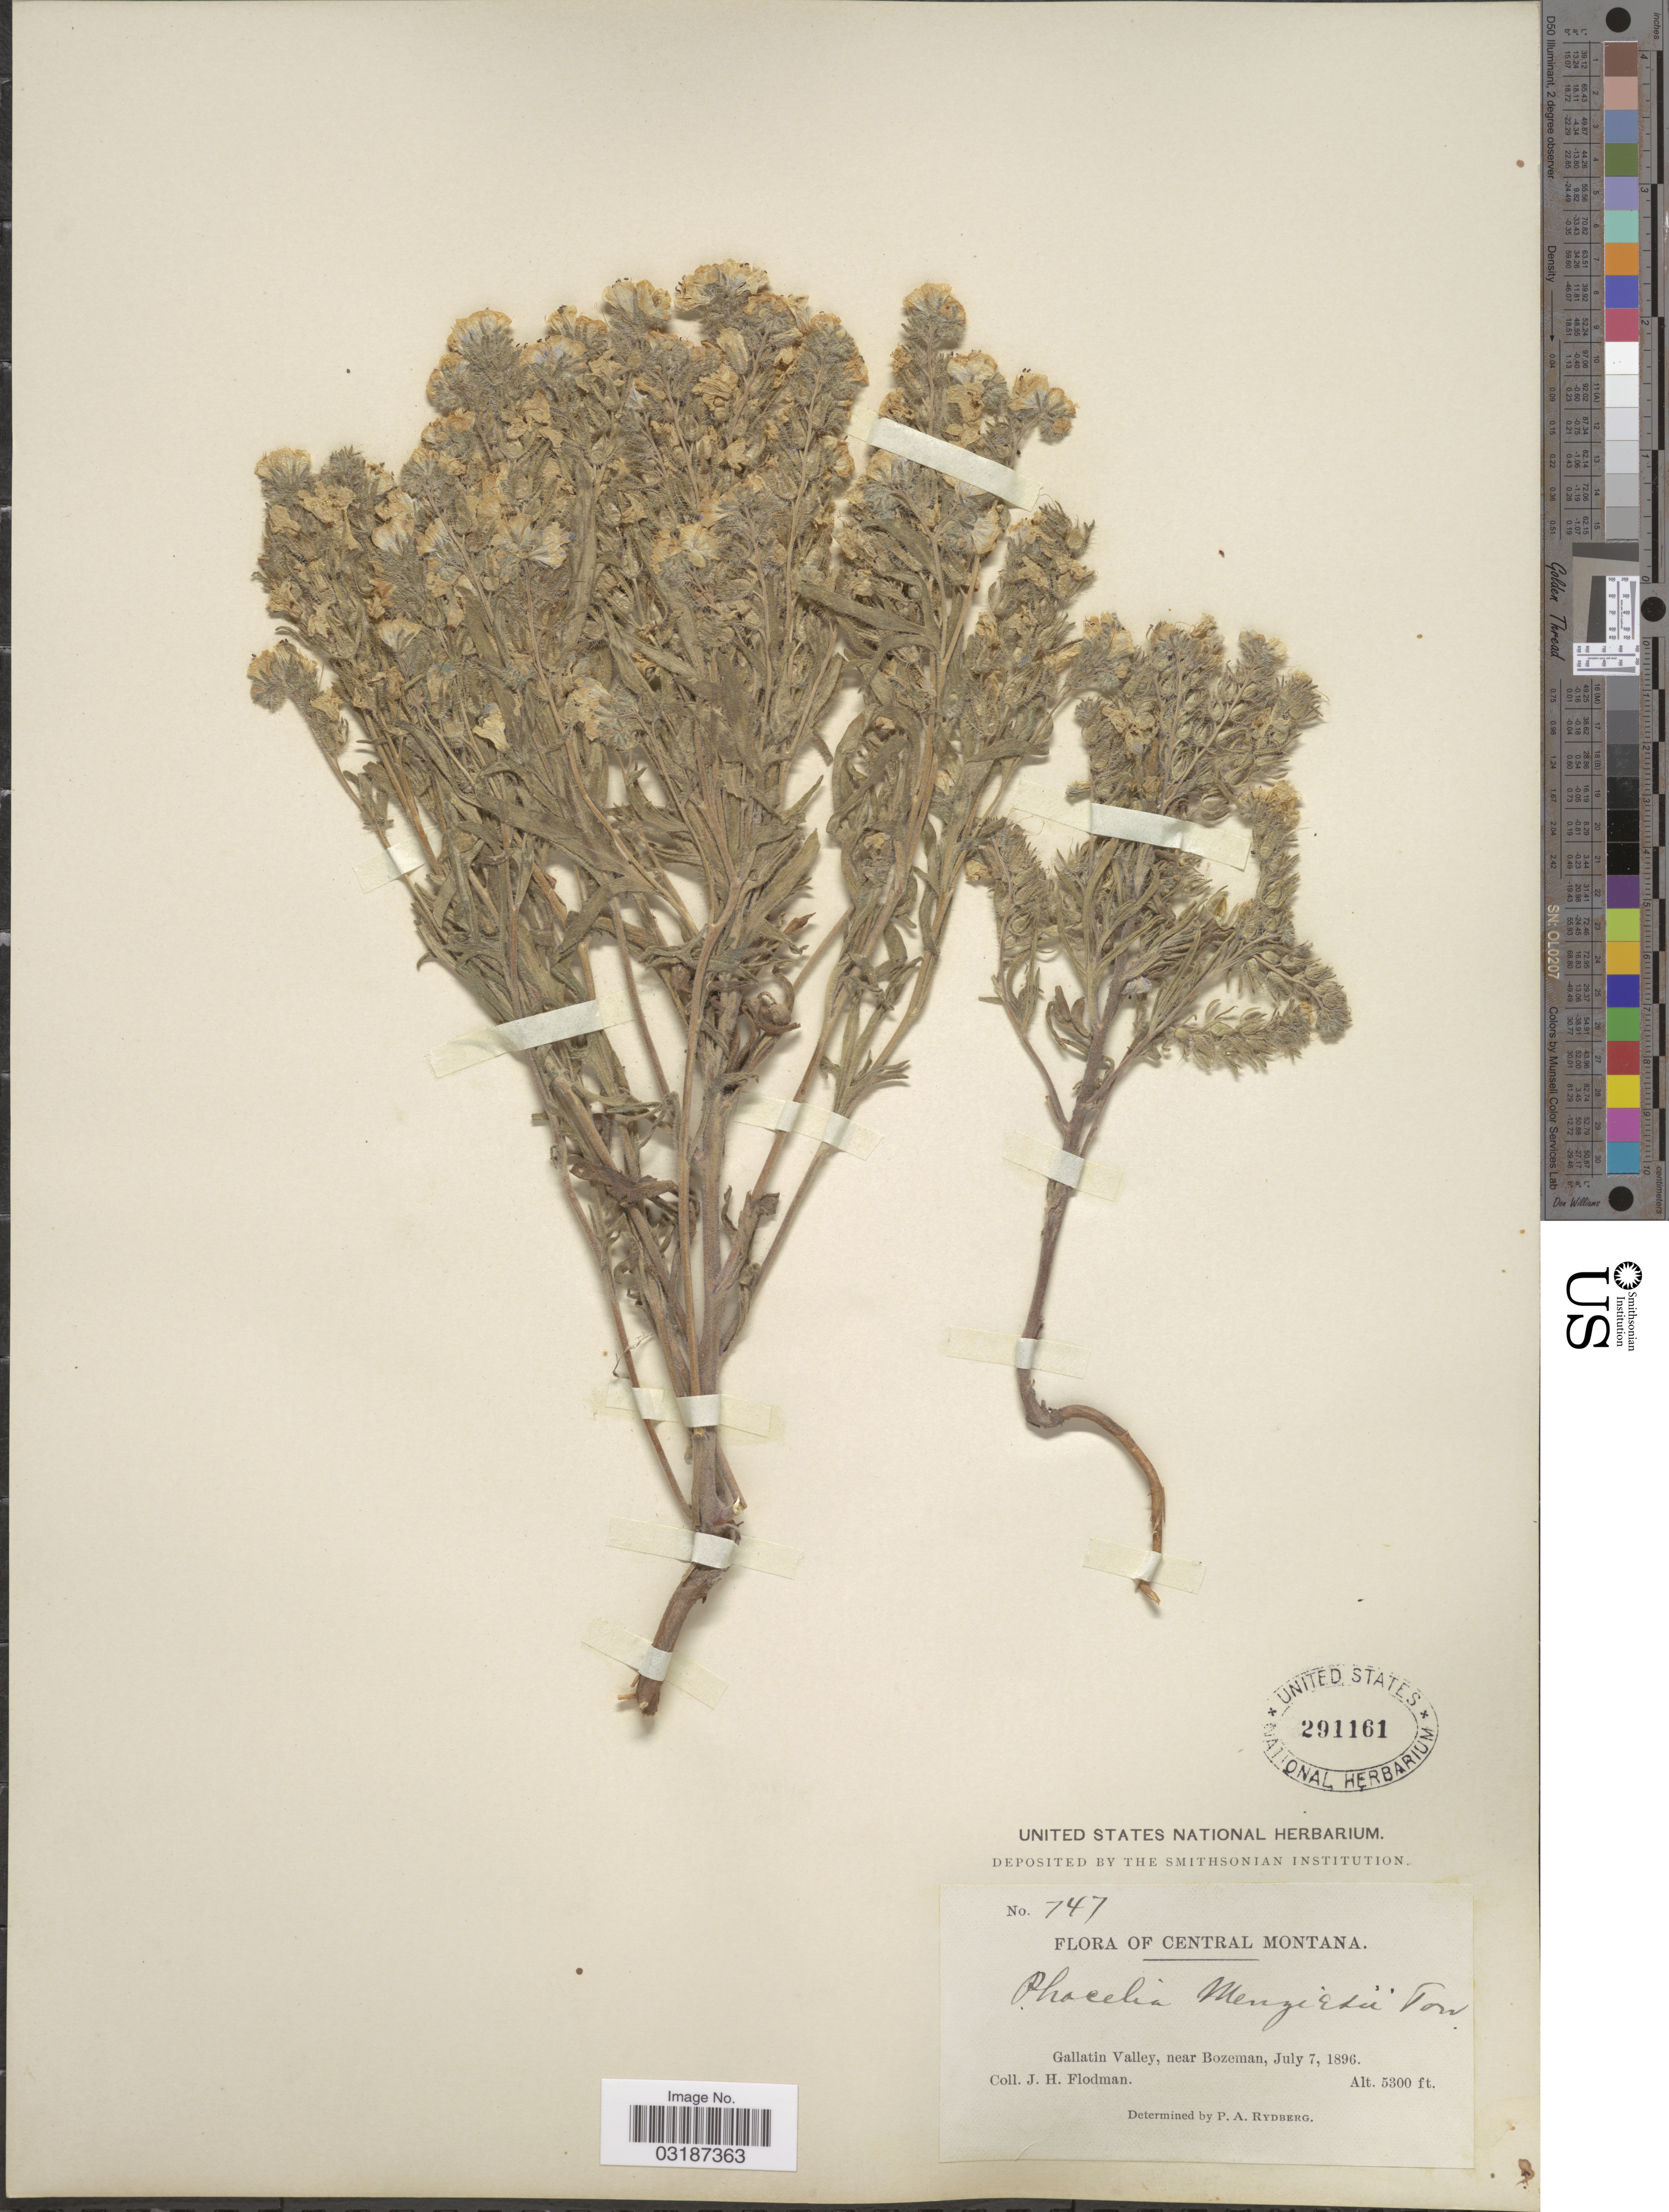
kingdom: Plantae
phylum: Tracheophyta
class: Magnoliopsida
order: Boraginales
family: Hydrophyllaceae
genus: Phacelia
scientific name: Phacelia linearis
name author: (Pursh) Holz.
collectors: J. Flodman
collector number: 747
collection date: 1896-07-07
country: United States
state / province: Montana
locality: Central Montana. Gallatin Valley, near Bozeman.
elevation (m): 1615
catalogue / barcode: US 291161